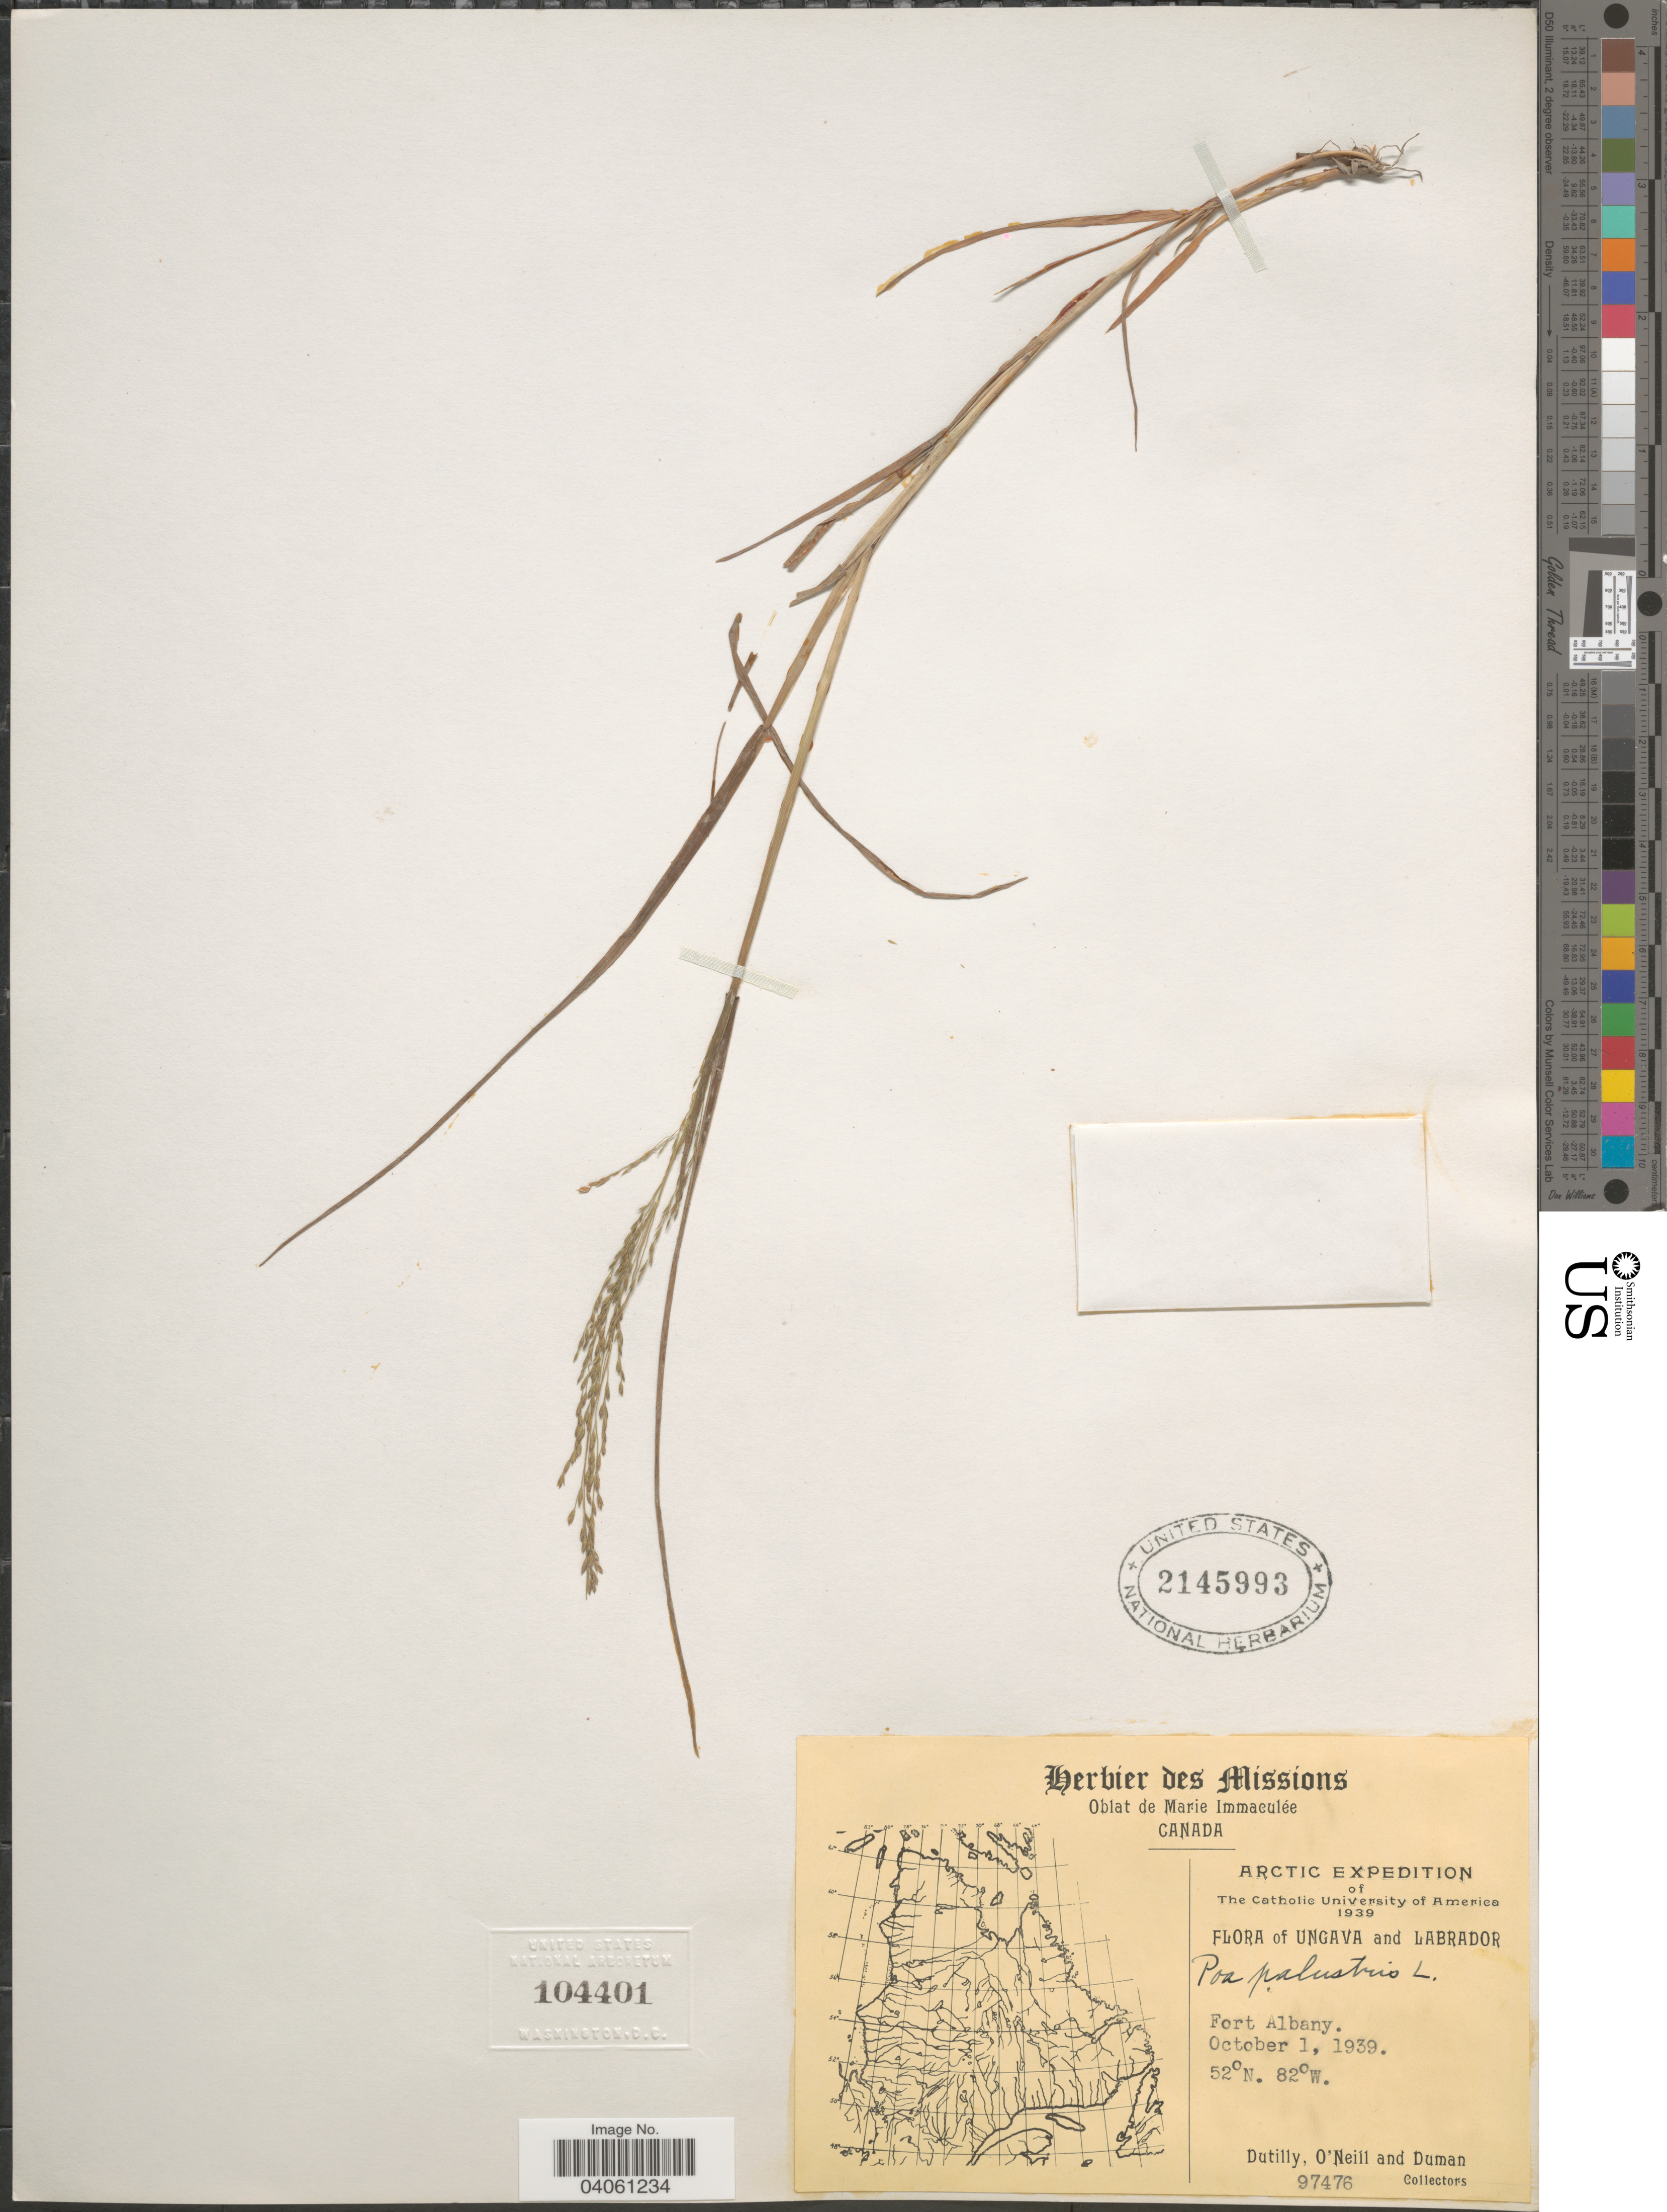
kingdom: Plantae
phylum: Tracheophyta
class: Liliopsida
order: Poales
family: Poaceae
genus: Poa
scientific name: Poa palustris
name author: L.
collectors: -. Dutilly, -. O'Neill & -. Duman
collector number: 97476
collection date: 1939-10-01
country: Canada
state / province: Newfoundland and Labrador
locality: Ungava and Labrador. Fort Albany.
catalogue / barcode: US 2145993